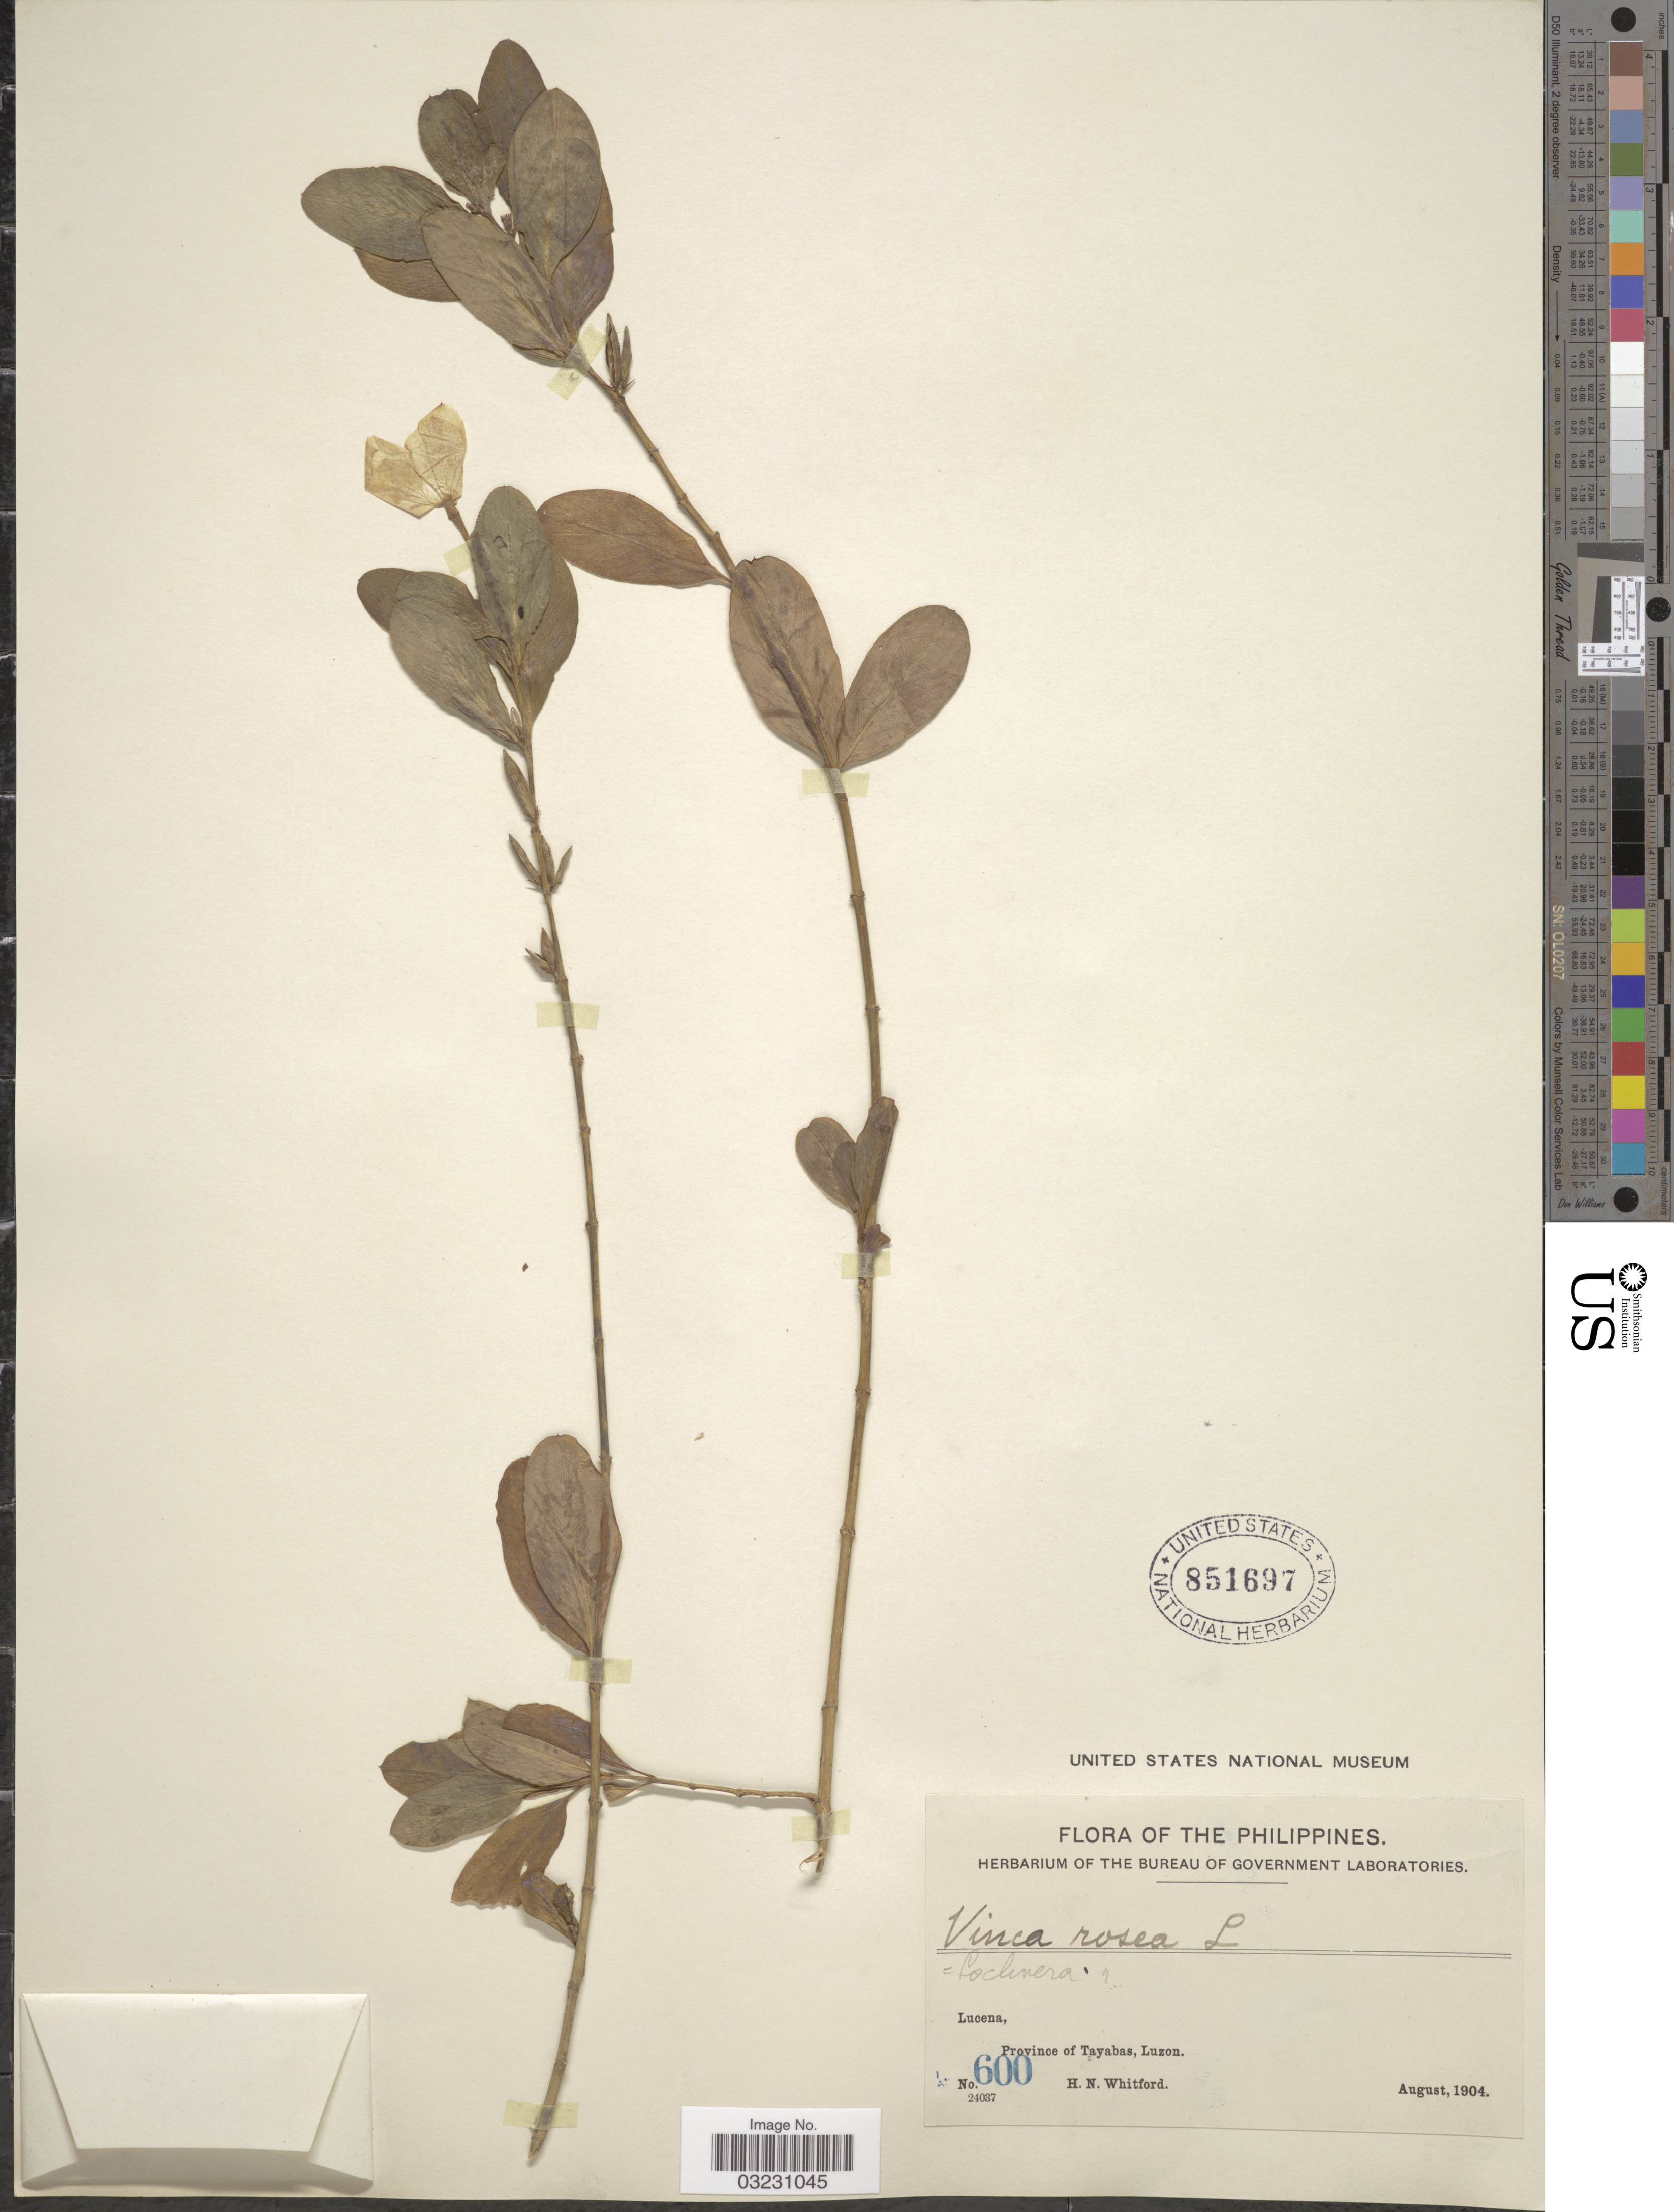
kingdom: Plantae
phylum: Tracheophyta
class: Magnoliopsida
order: Gentianales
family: Apocynaceae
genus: Catharanthus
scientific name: Catharanthus roseus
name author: (L.) G. Don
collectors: H. N. Whitford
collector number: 600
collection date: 1904-08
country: Philippines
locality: Lucena, Province of Tayabas, Luzon.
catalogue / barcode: US 851697